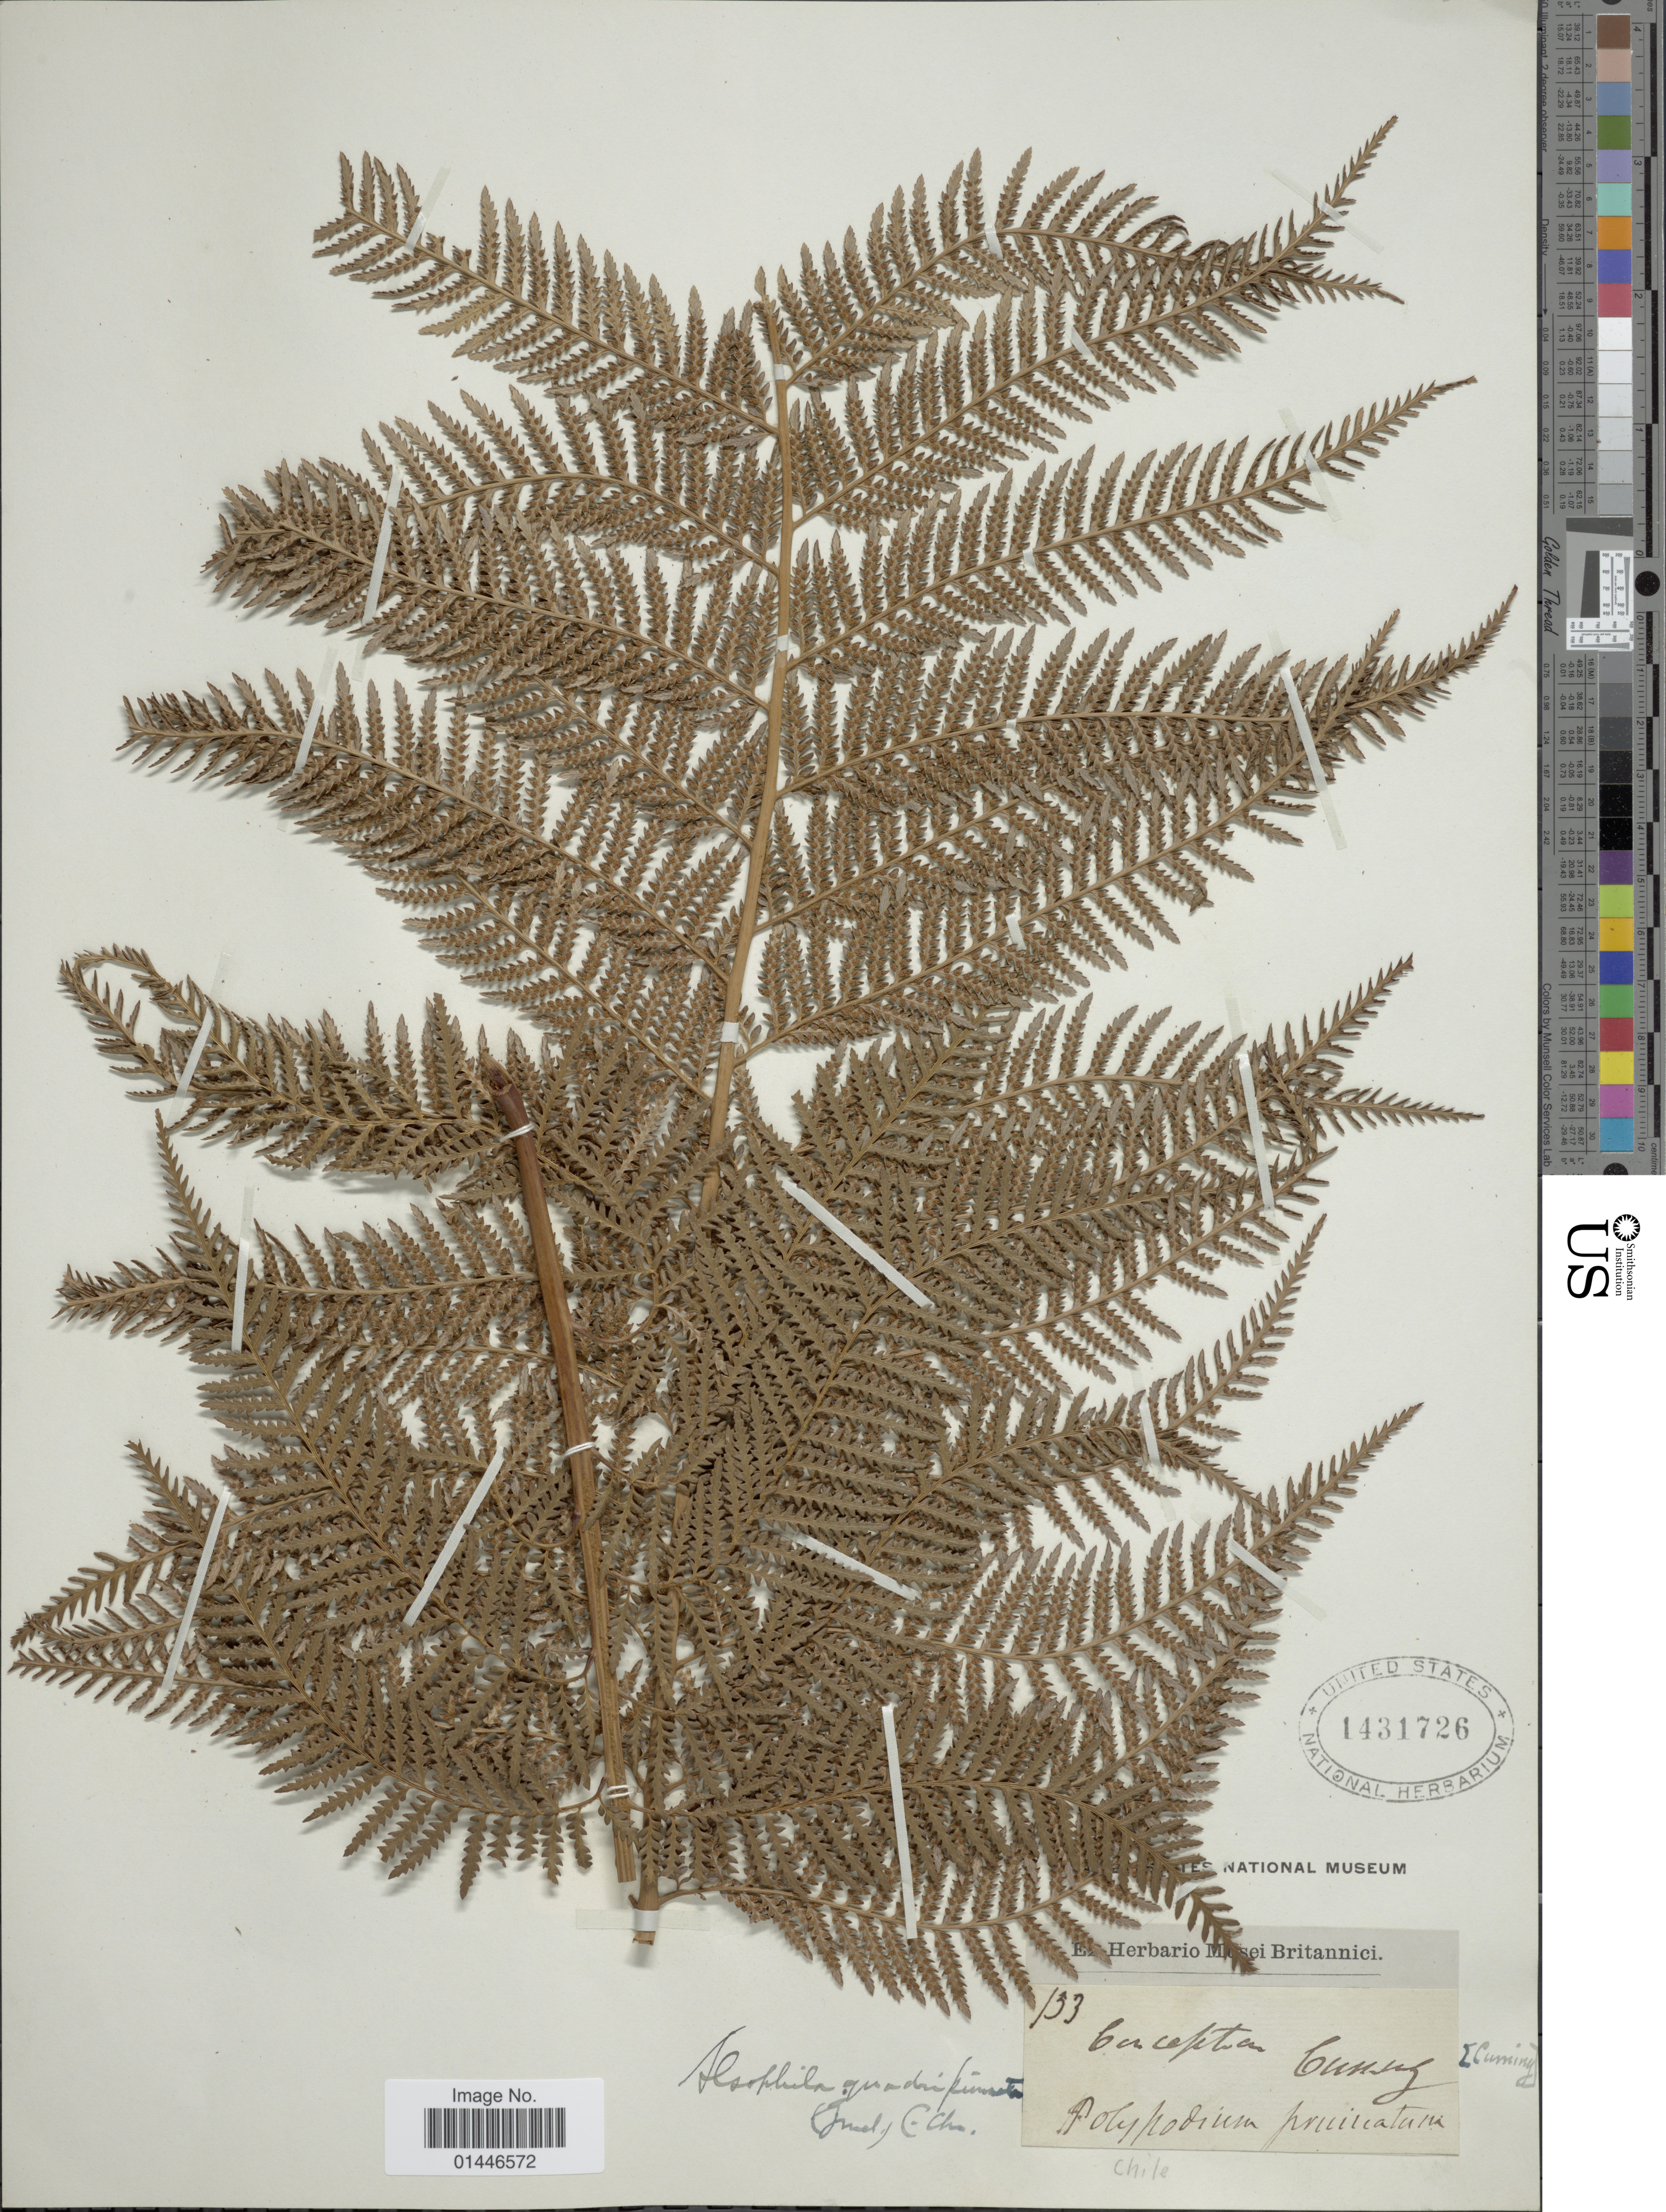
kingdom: Plantae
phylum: Tracheophyta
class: Polypodiopsida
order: Cyatheales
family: Dicksoniaceae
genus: Lophosoria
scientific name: Lophosoria quadripinnata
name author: (J.F. Gmel.) C. Chr.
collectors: ex herb. Musei Britannici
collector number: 153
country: Chile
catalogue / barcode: US 1431726